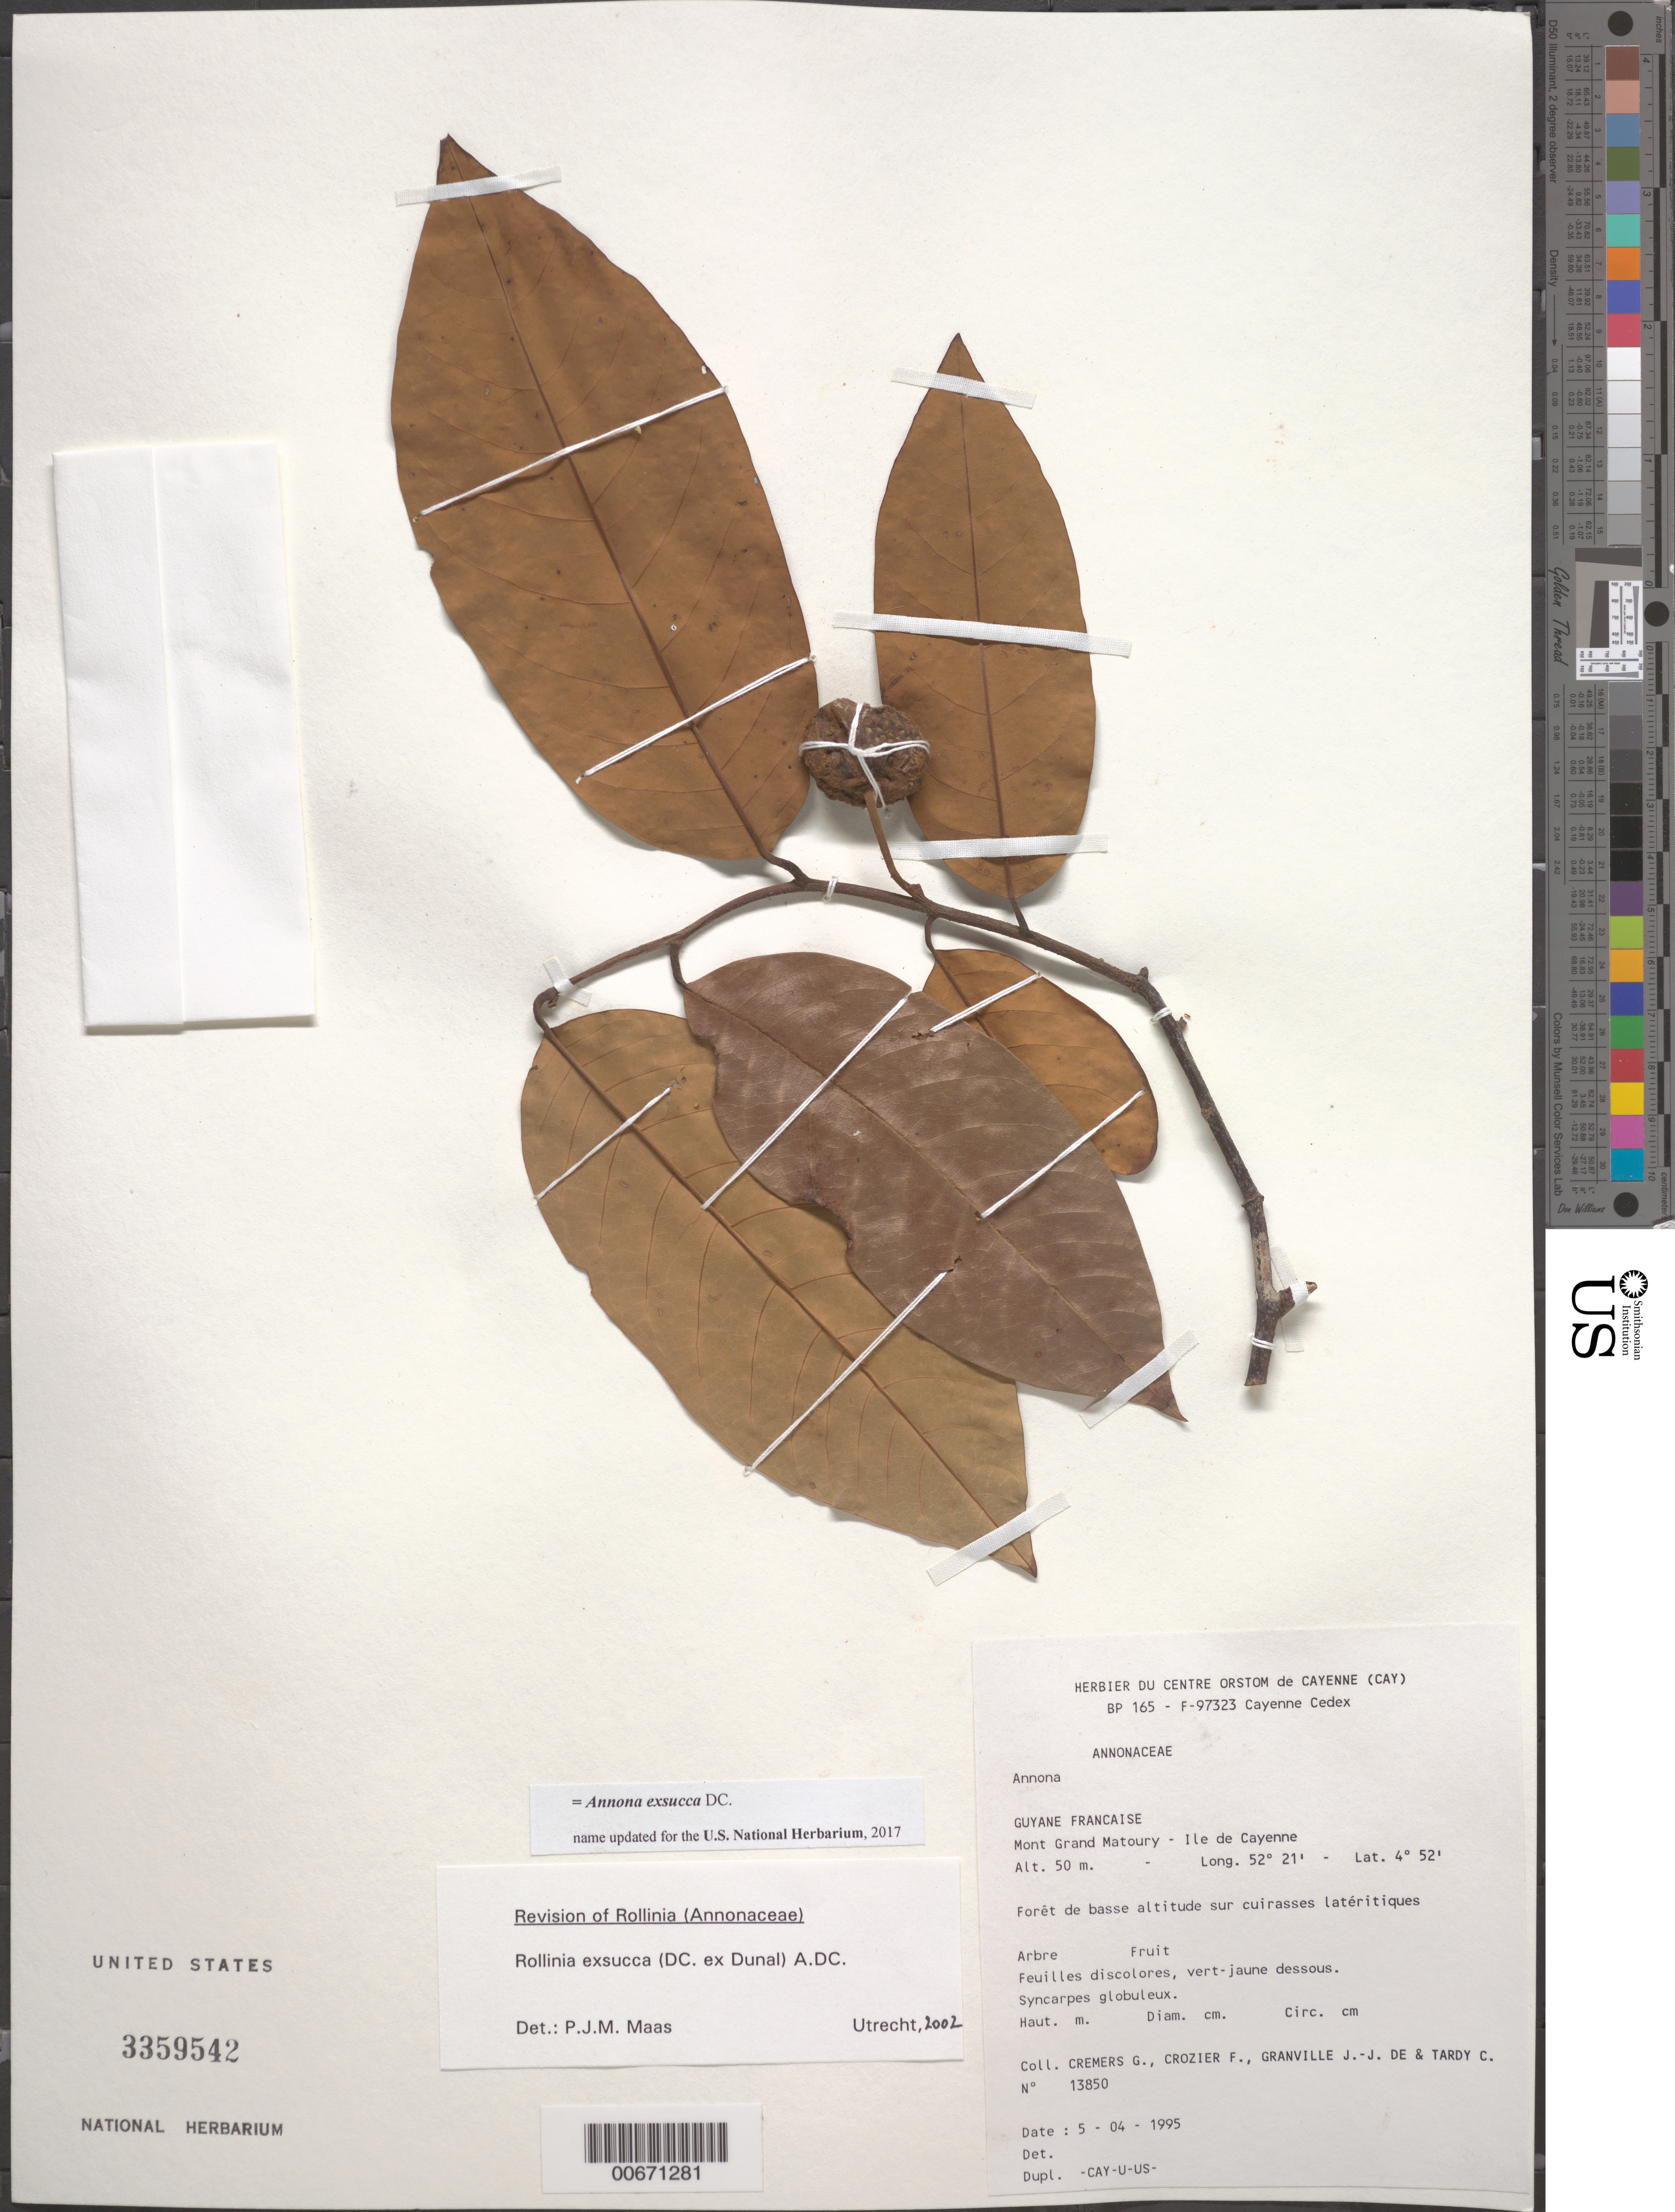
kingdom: Plantae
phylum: Tracheophyta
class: Magnoliopsida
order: Magnoliales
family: Annonaceae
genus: Annona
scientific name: Annona exsucca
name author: DC. ex Dunal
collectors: G. Cremers, F. Crozier, J.-J. de Granville & C. Tardy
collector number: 13850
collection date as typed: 5-Apr-95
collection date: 1995-04-05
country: French Guiana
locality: Mont Grand Matoury, Ile de Cayenne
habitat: Forêt de basse altitude sur cuirasses latéritique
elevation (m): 50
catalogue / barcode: US 3359542